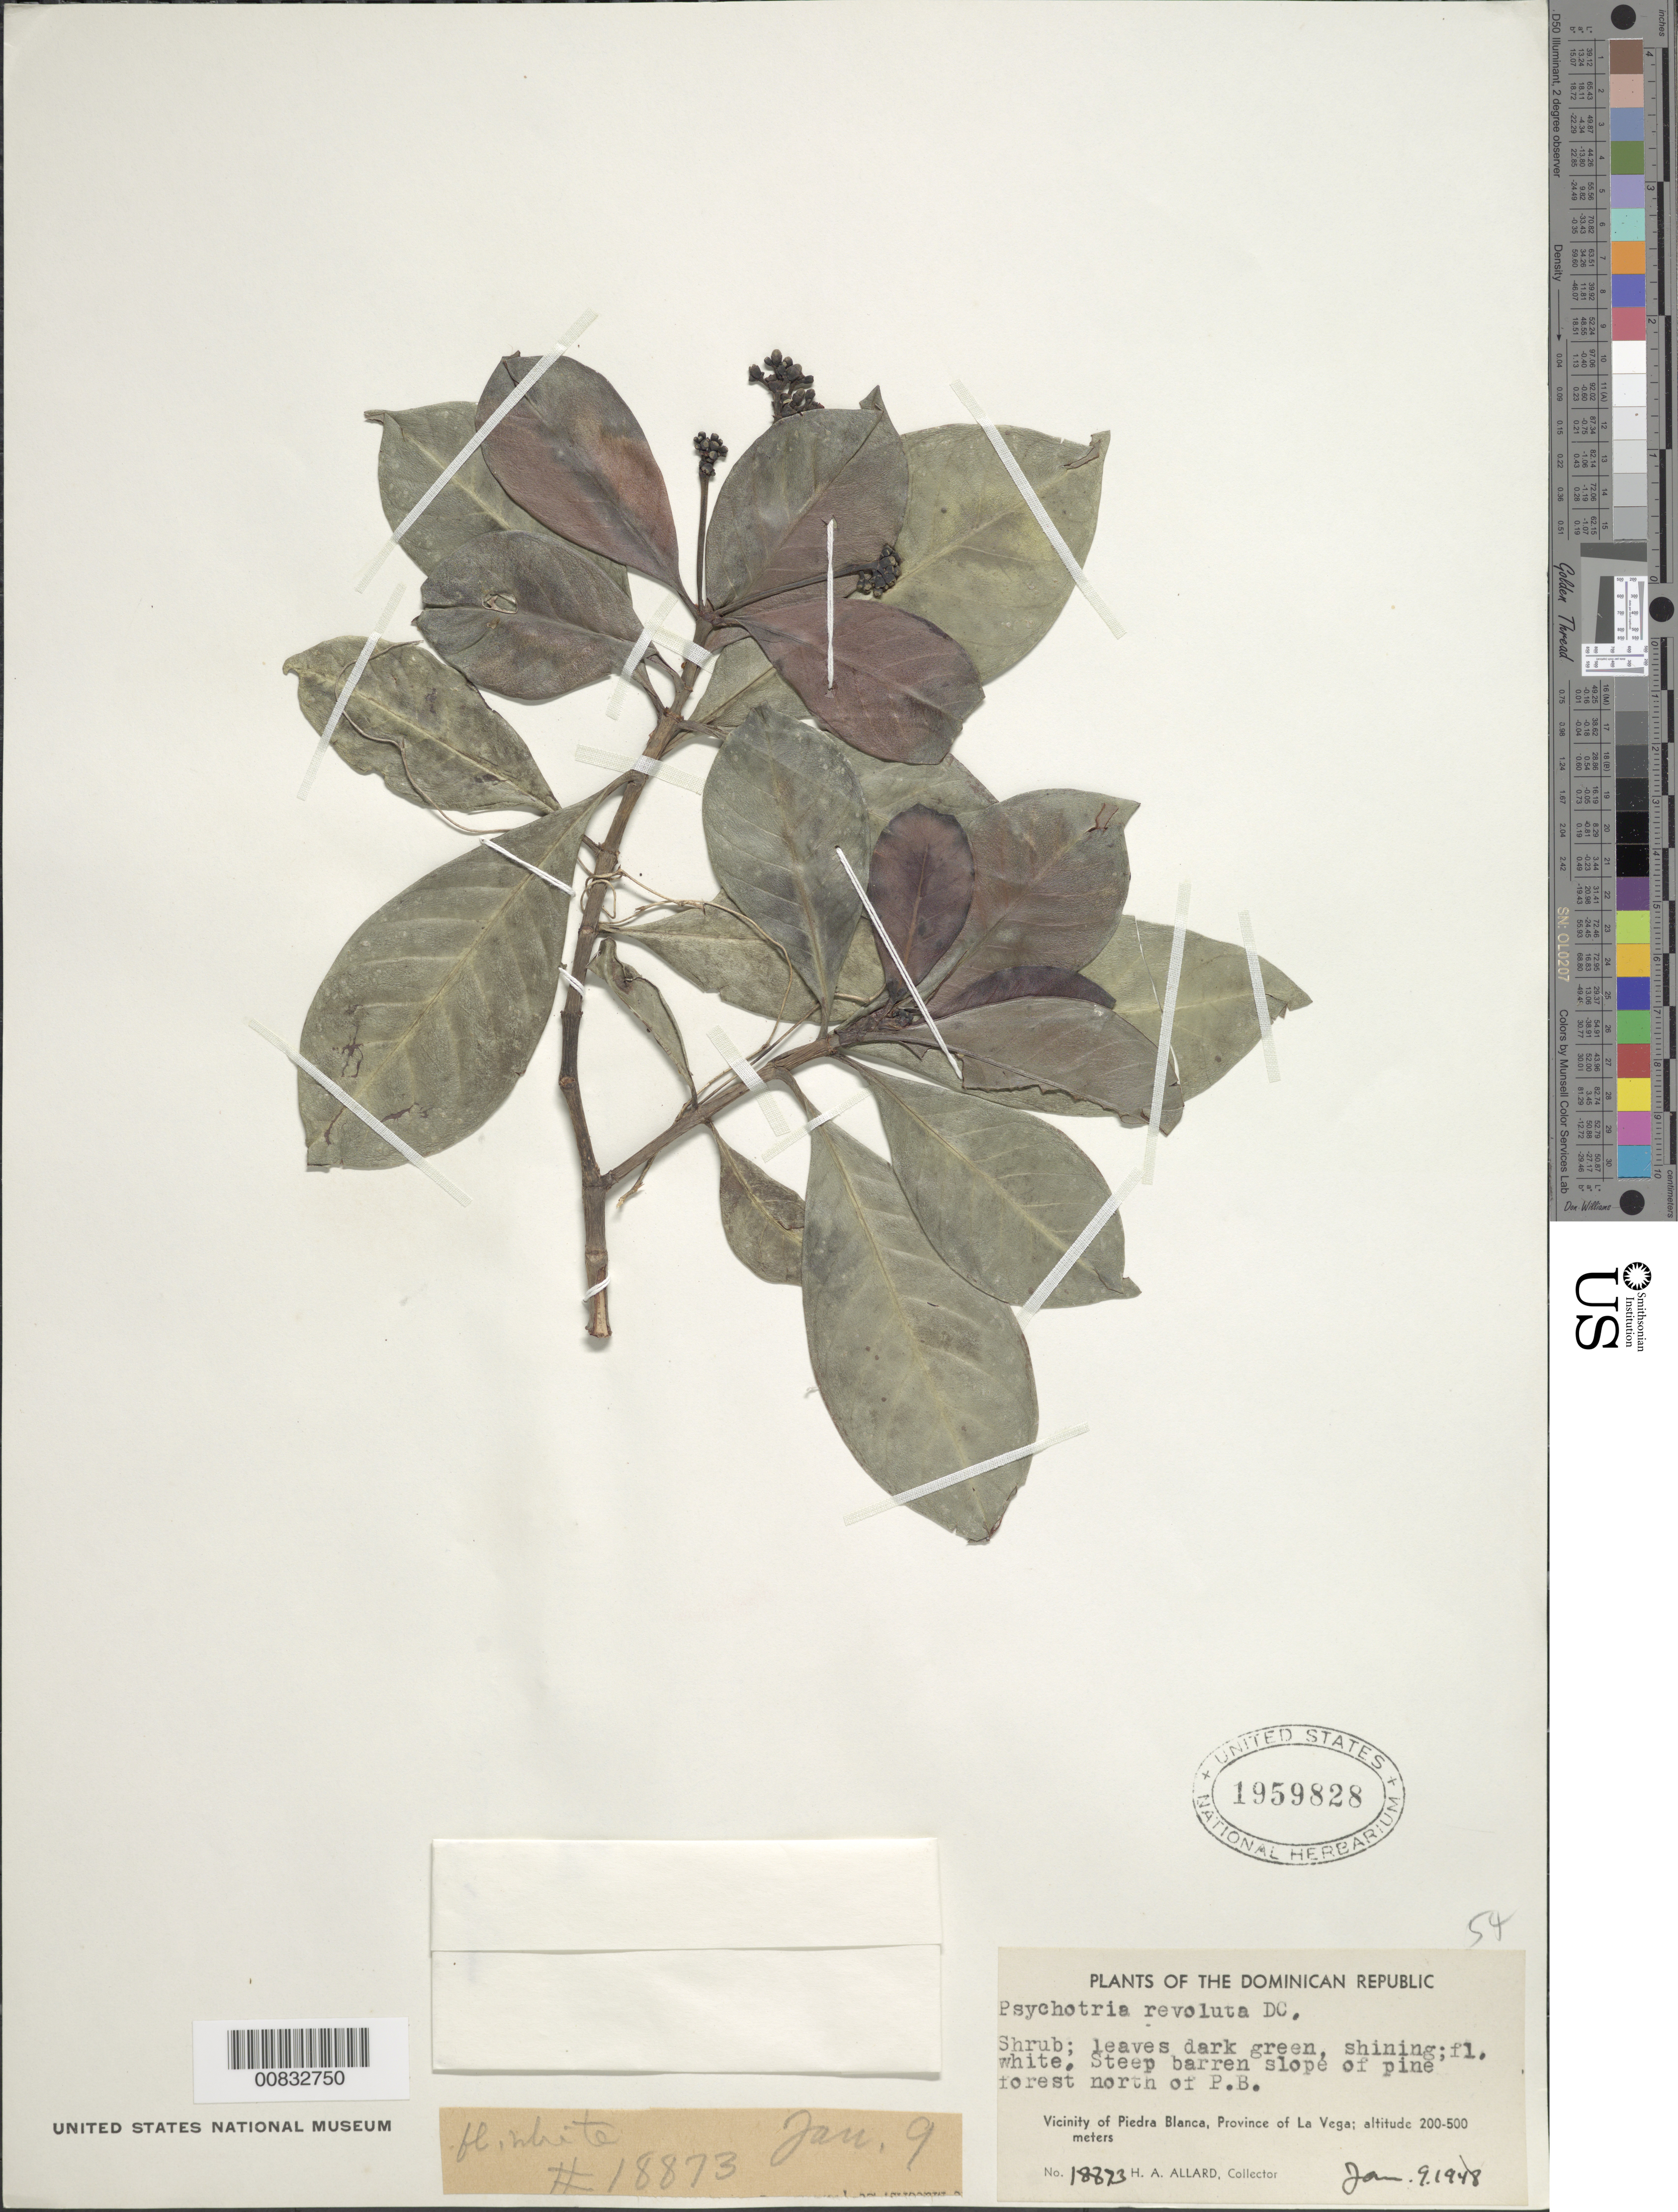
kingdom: Plantae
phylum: Tracheophyta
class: Magnoliopsida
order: Gentianales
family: Rubiaceae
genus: Psychotria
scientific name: Psychotria revoluta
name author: DC.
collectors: H. A. Allard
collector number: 18873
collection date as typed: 09 Jan 1948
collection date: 1948-01-09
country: Dominican Republic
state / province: La Vega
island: Hispaniola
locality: Vicinity of Piedra Blanca, N of city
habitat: Steep barren slope of pine forest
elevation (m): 200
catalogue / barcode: US 1959828